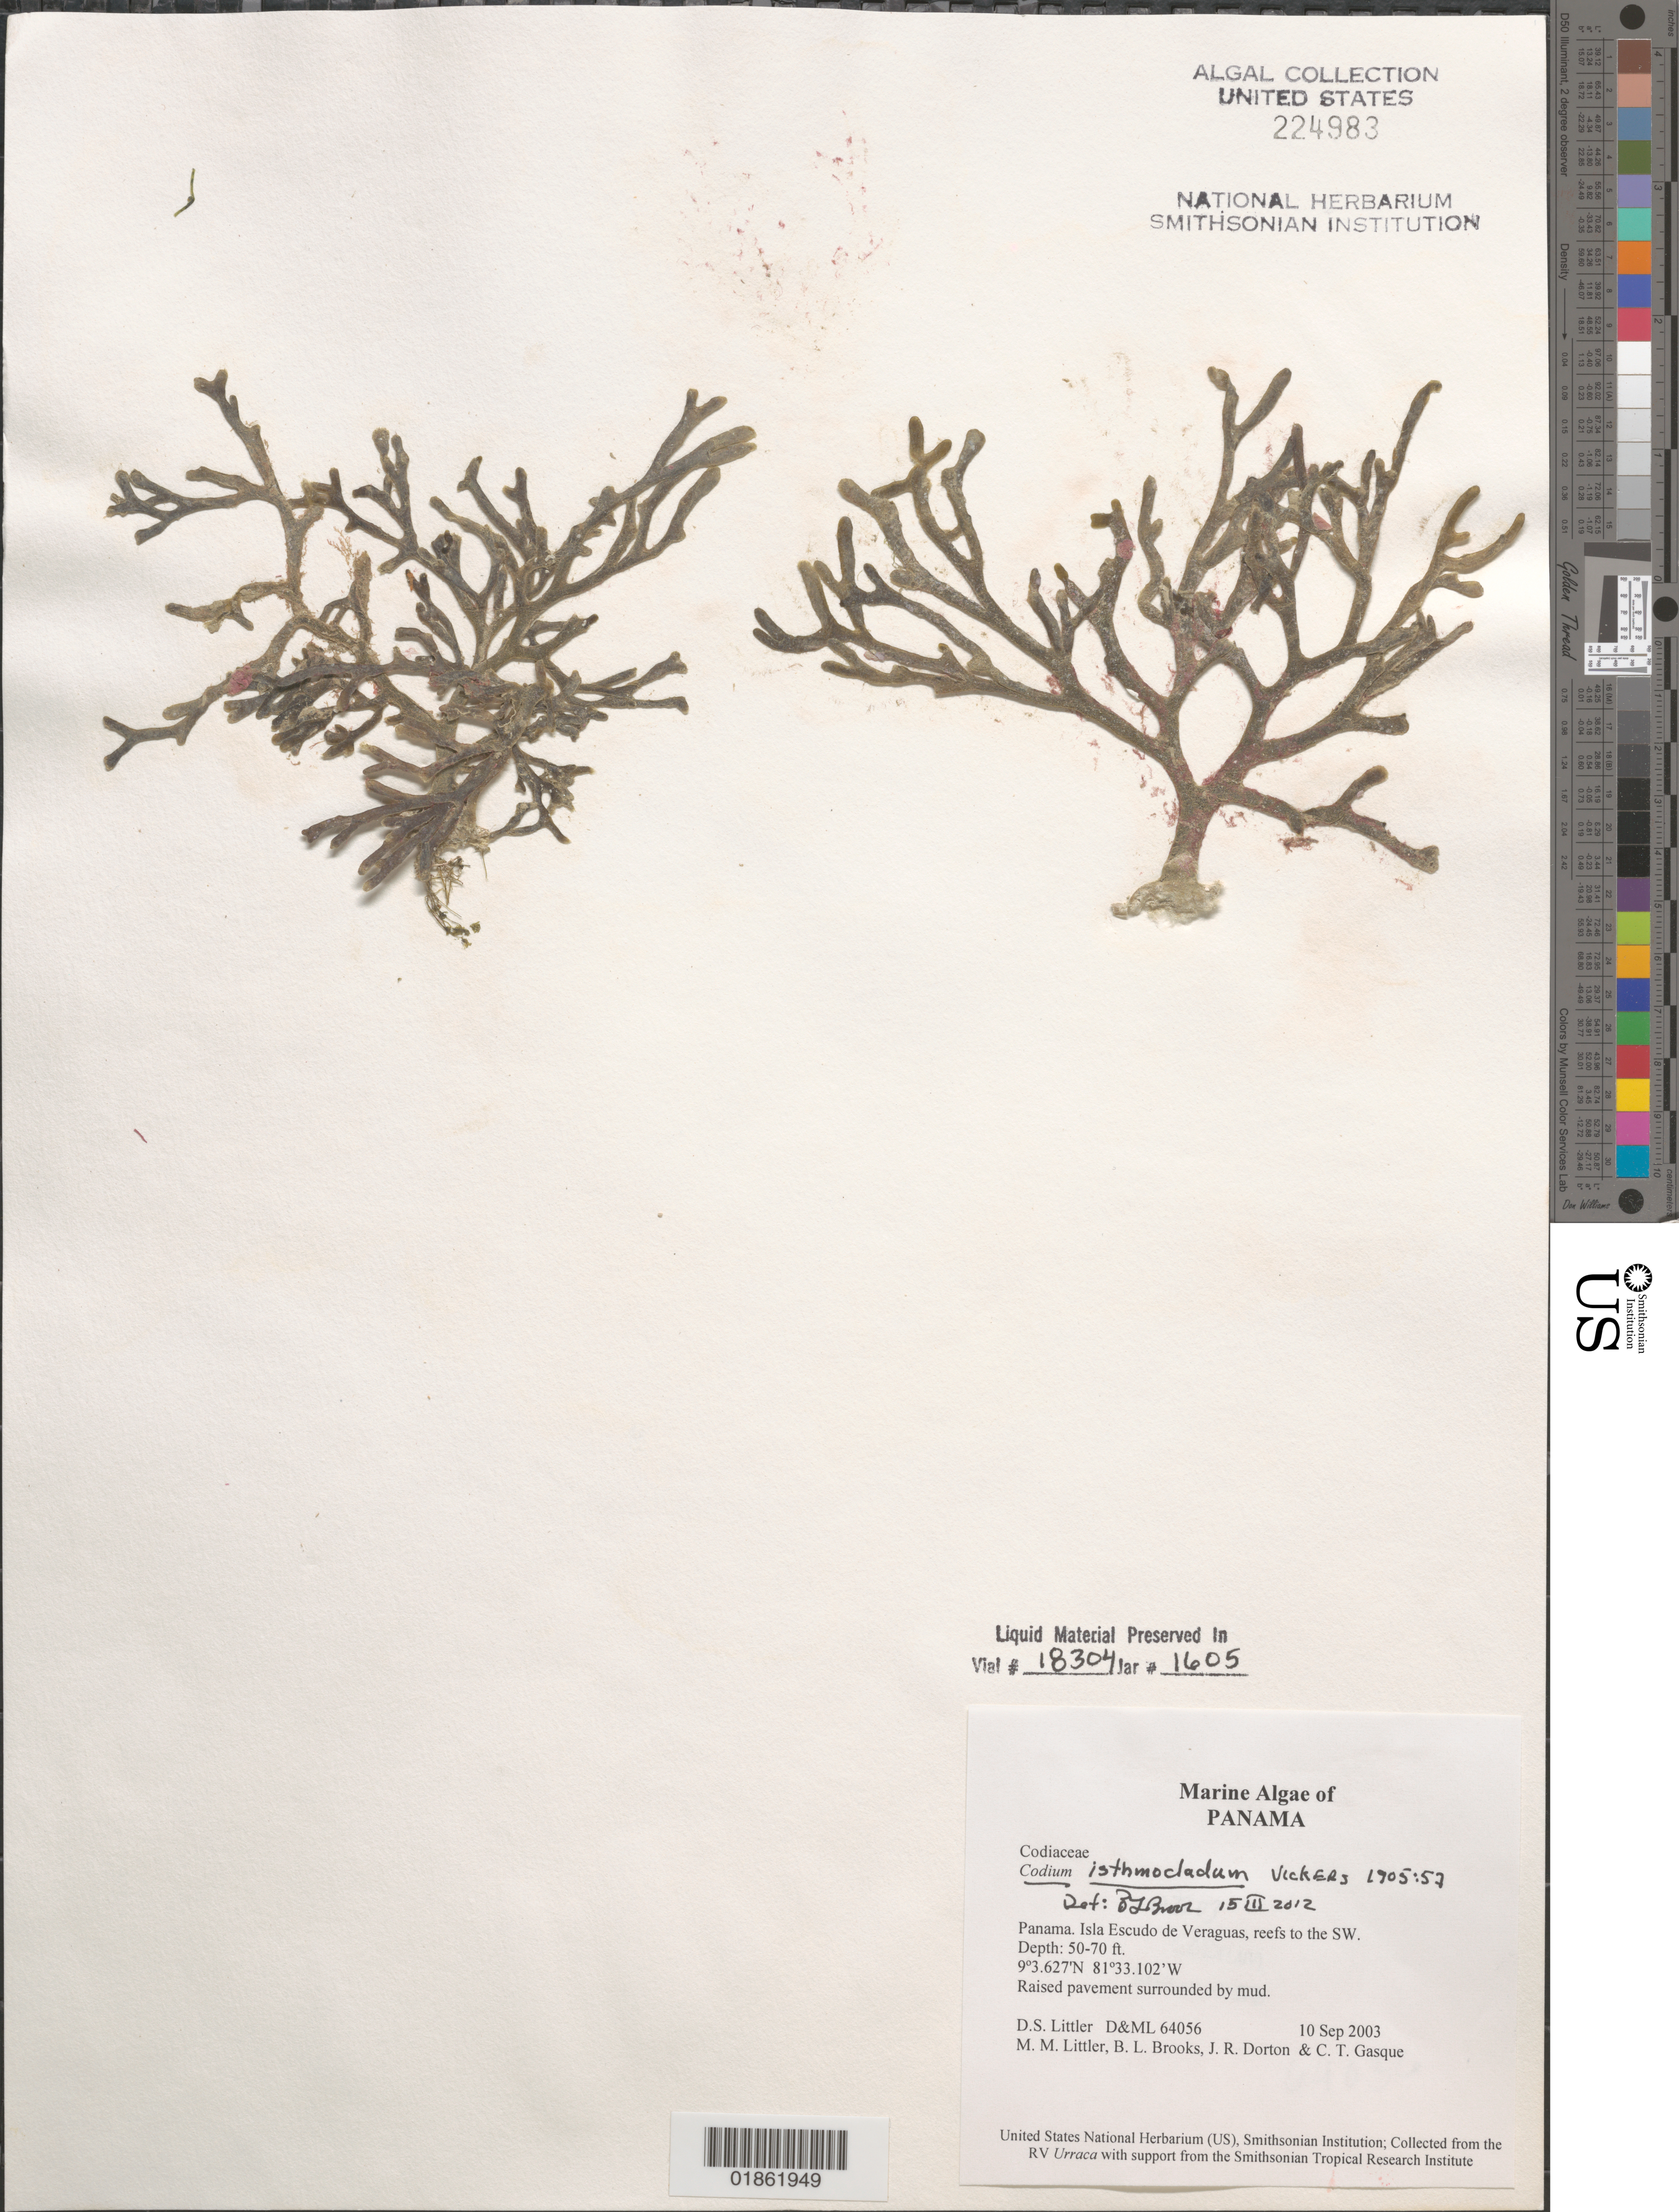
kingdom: Plantae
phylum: Chlorophyta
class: Ulvophyceae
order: Bryopsidales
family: Codiaceae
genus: Codium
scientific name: Codium sp.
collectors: M. M. Littler, D. S. Littler & B. Brooks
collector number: D&ML 64056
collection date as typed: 10 Sep 2003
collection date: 2003-09-10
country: Panama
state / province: Bocas del Toro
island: Escudo de Veraguas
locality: Reefs to southeast of Escudo de Veraguas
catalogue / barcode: US 224983